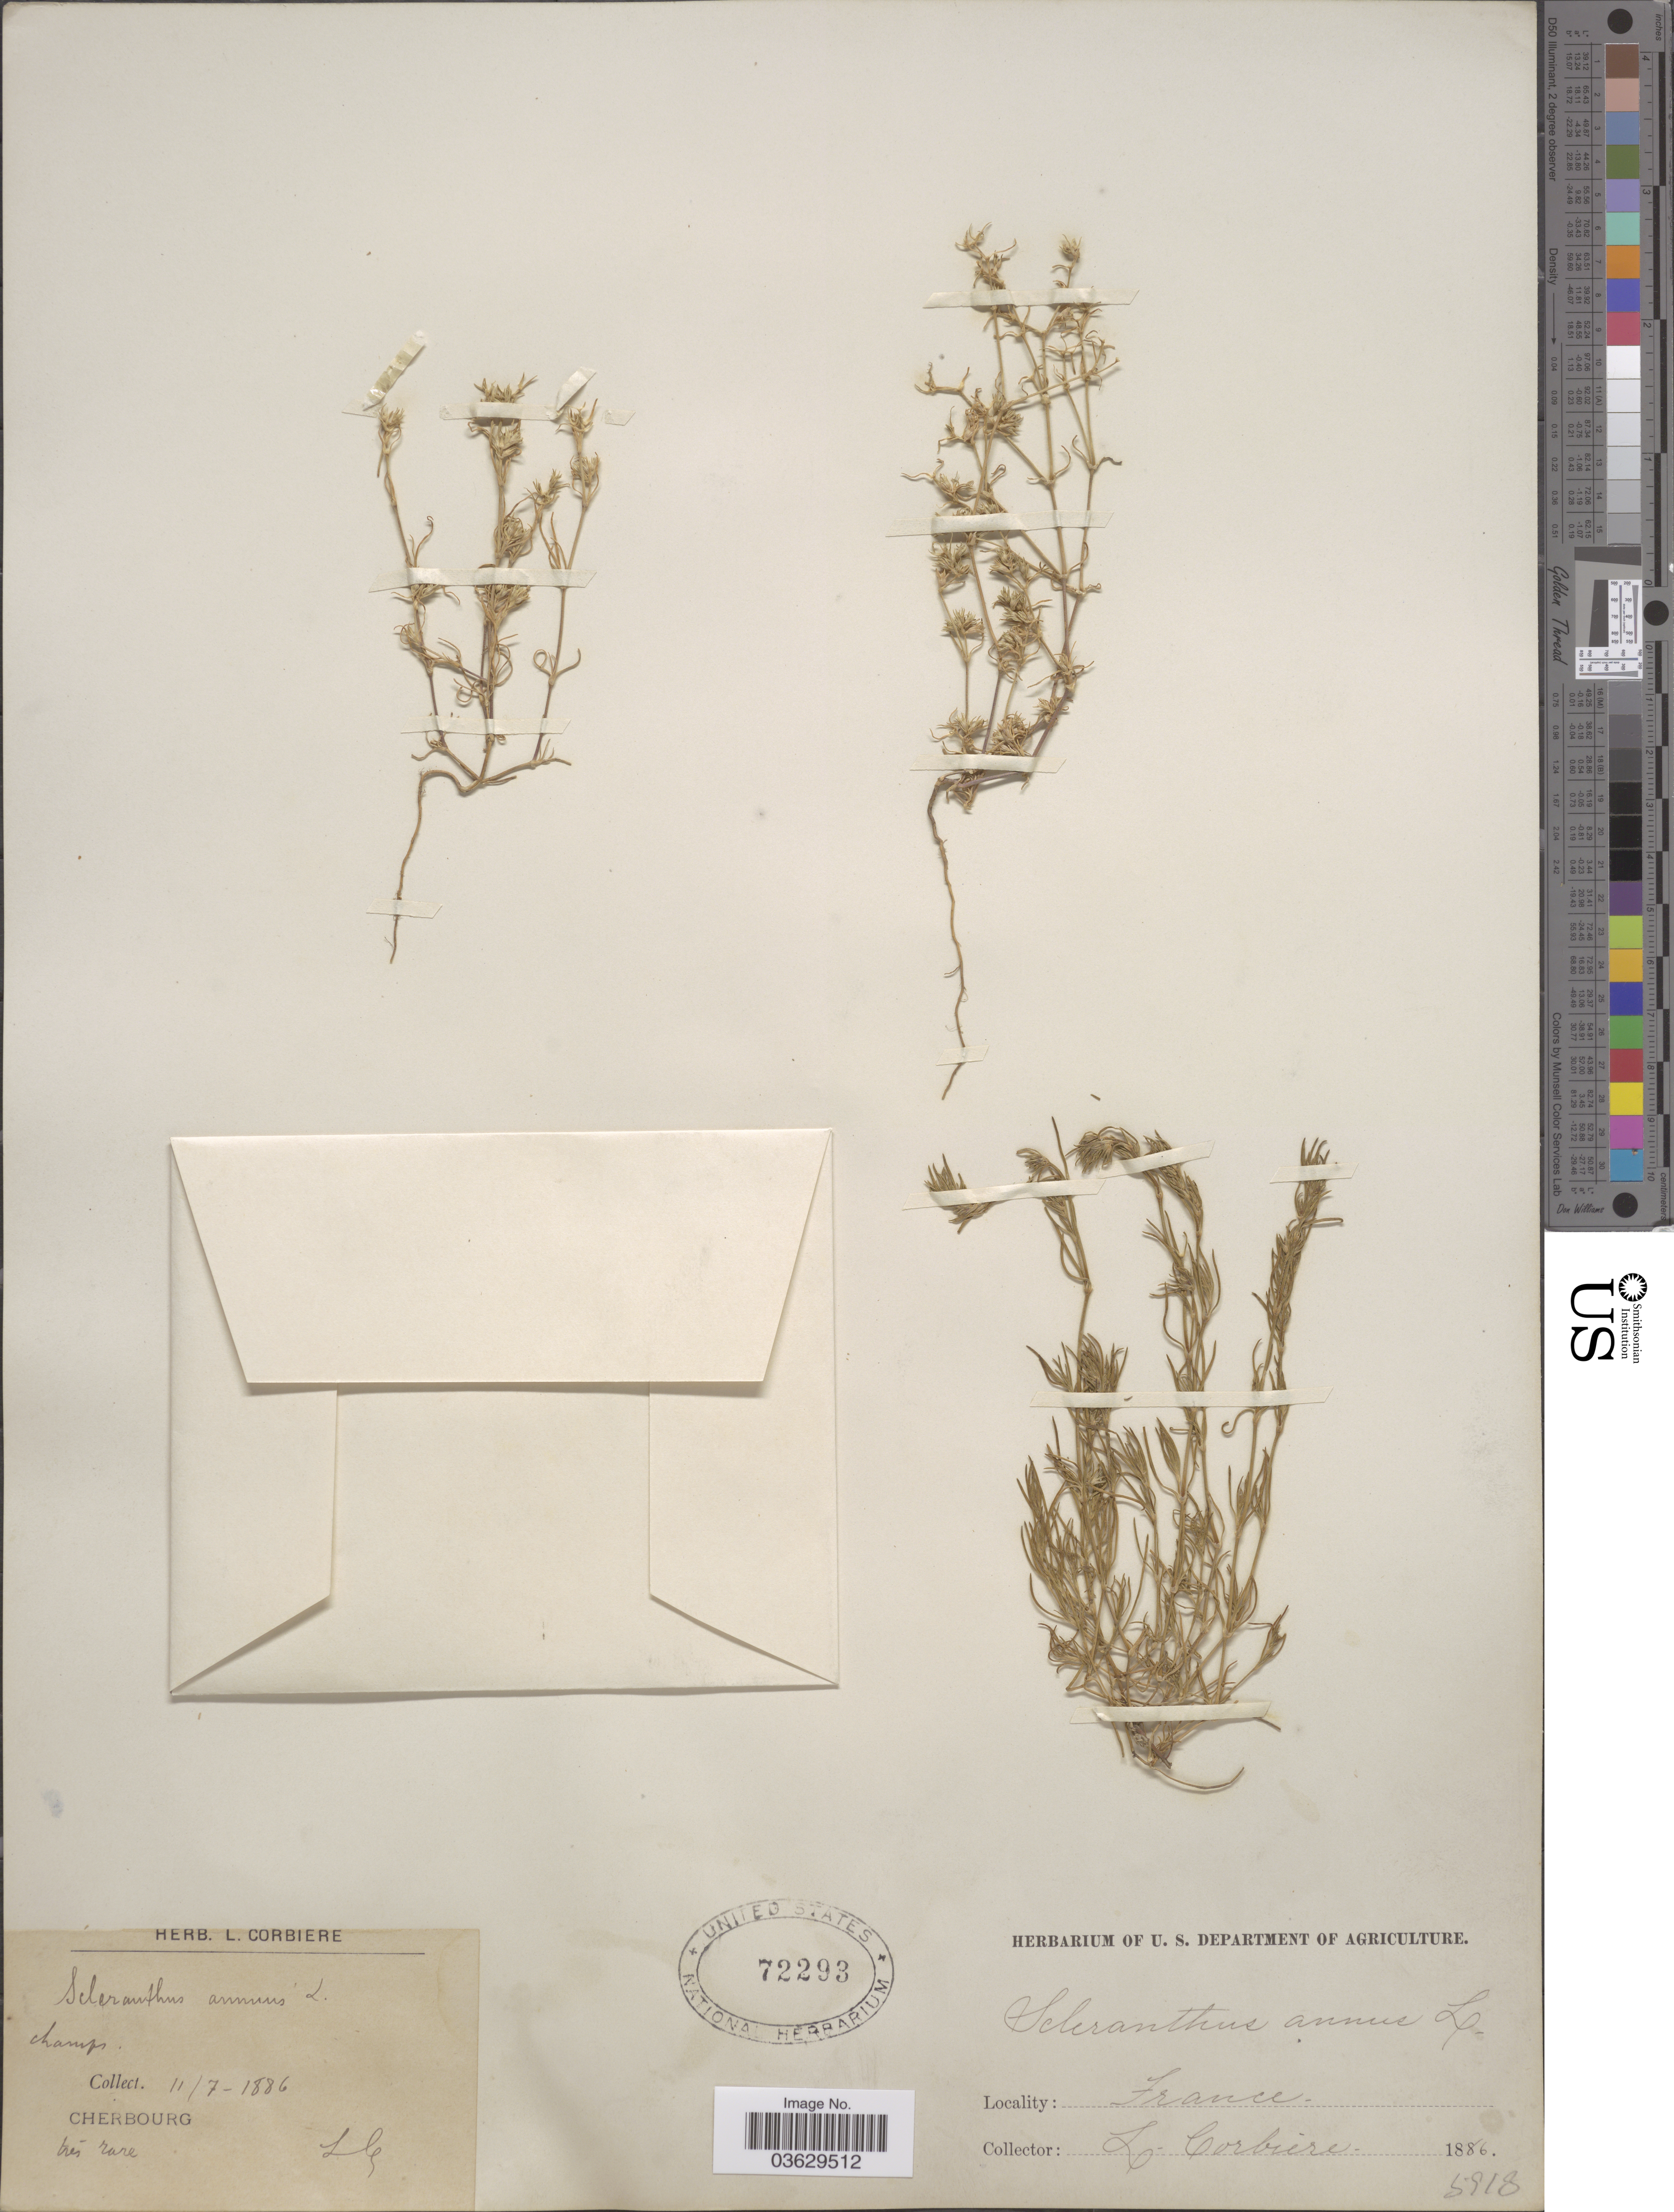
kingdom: Plantae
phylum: Tracheophyta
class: Magnoliopsida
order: Caryophyllales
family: Caryophyllaceae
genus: Scleranthus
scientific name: Scleranthus annuus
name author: L.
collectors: L. Corbière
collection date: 1886-07-11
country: France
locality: Cherbourg.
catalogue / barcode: US 72293